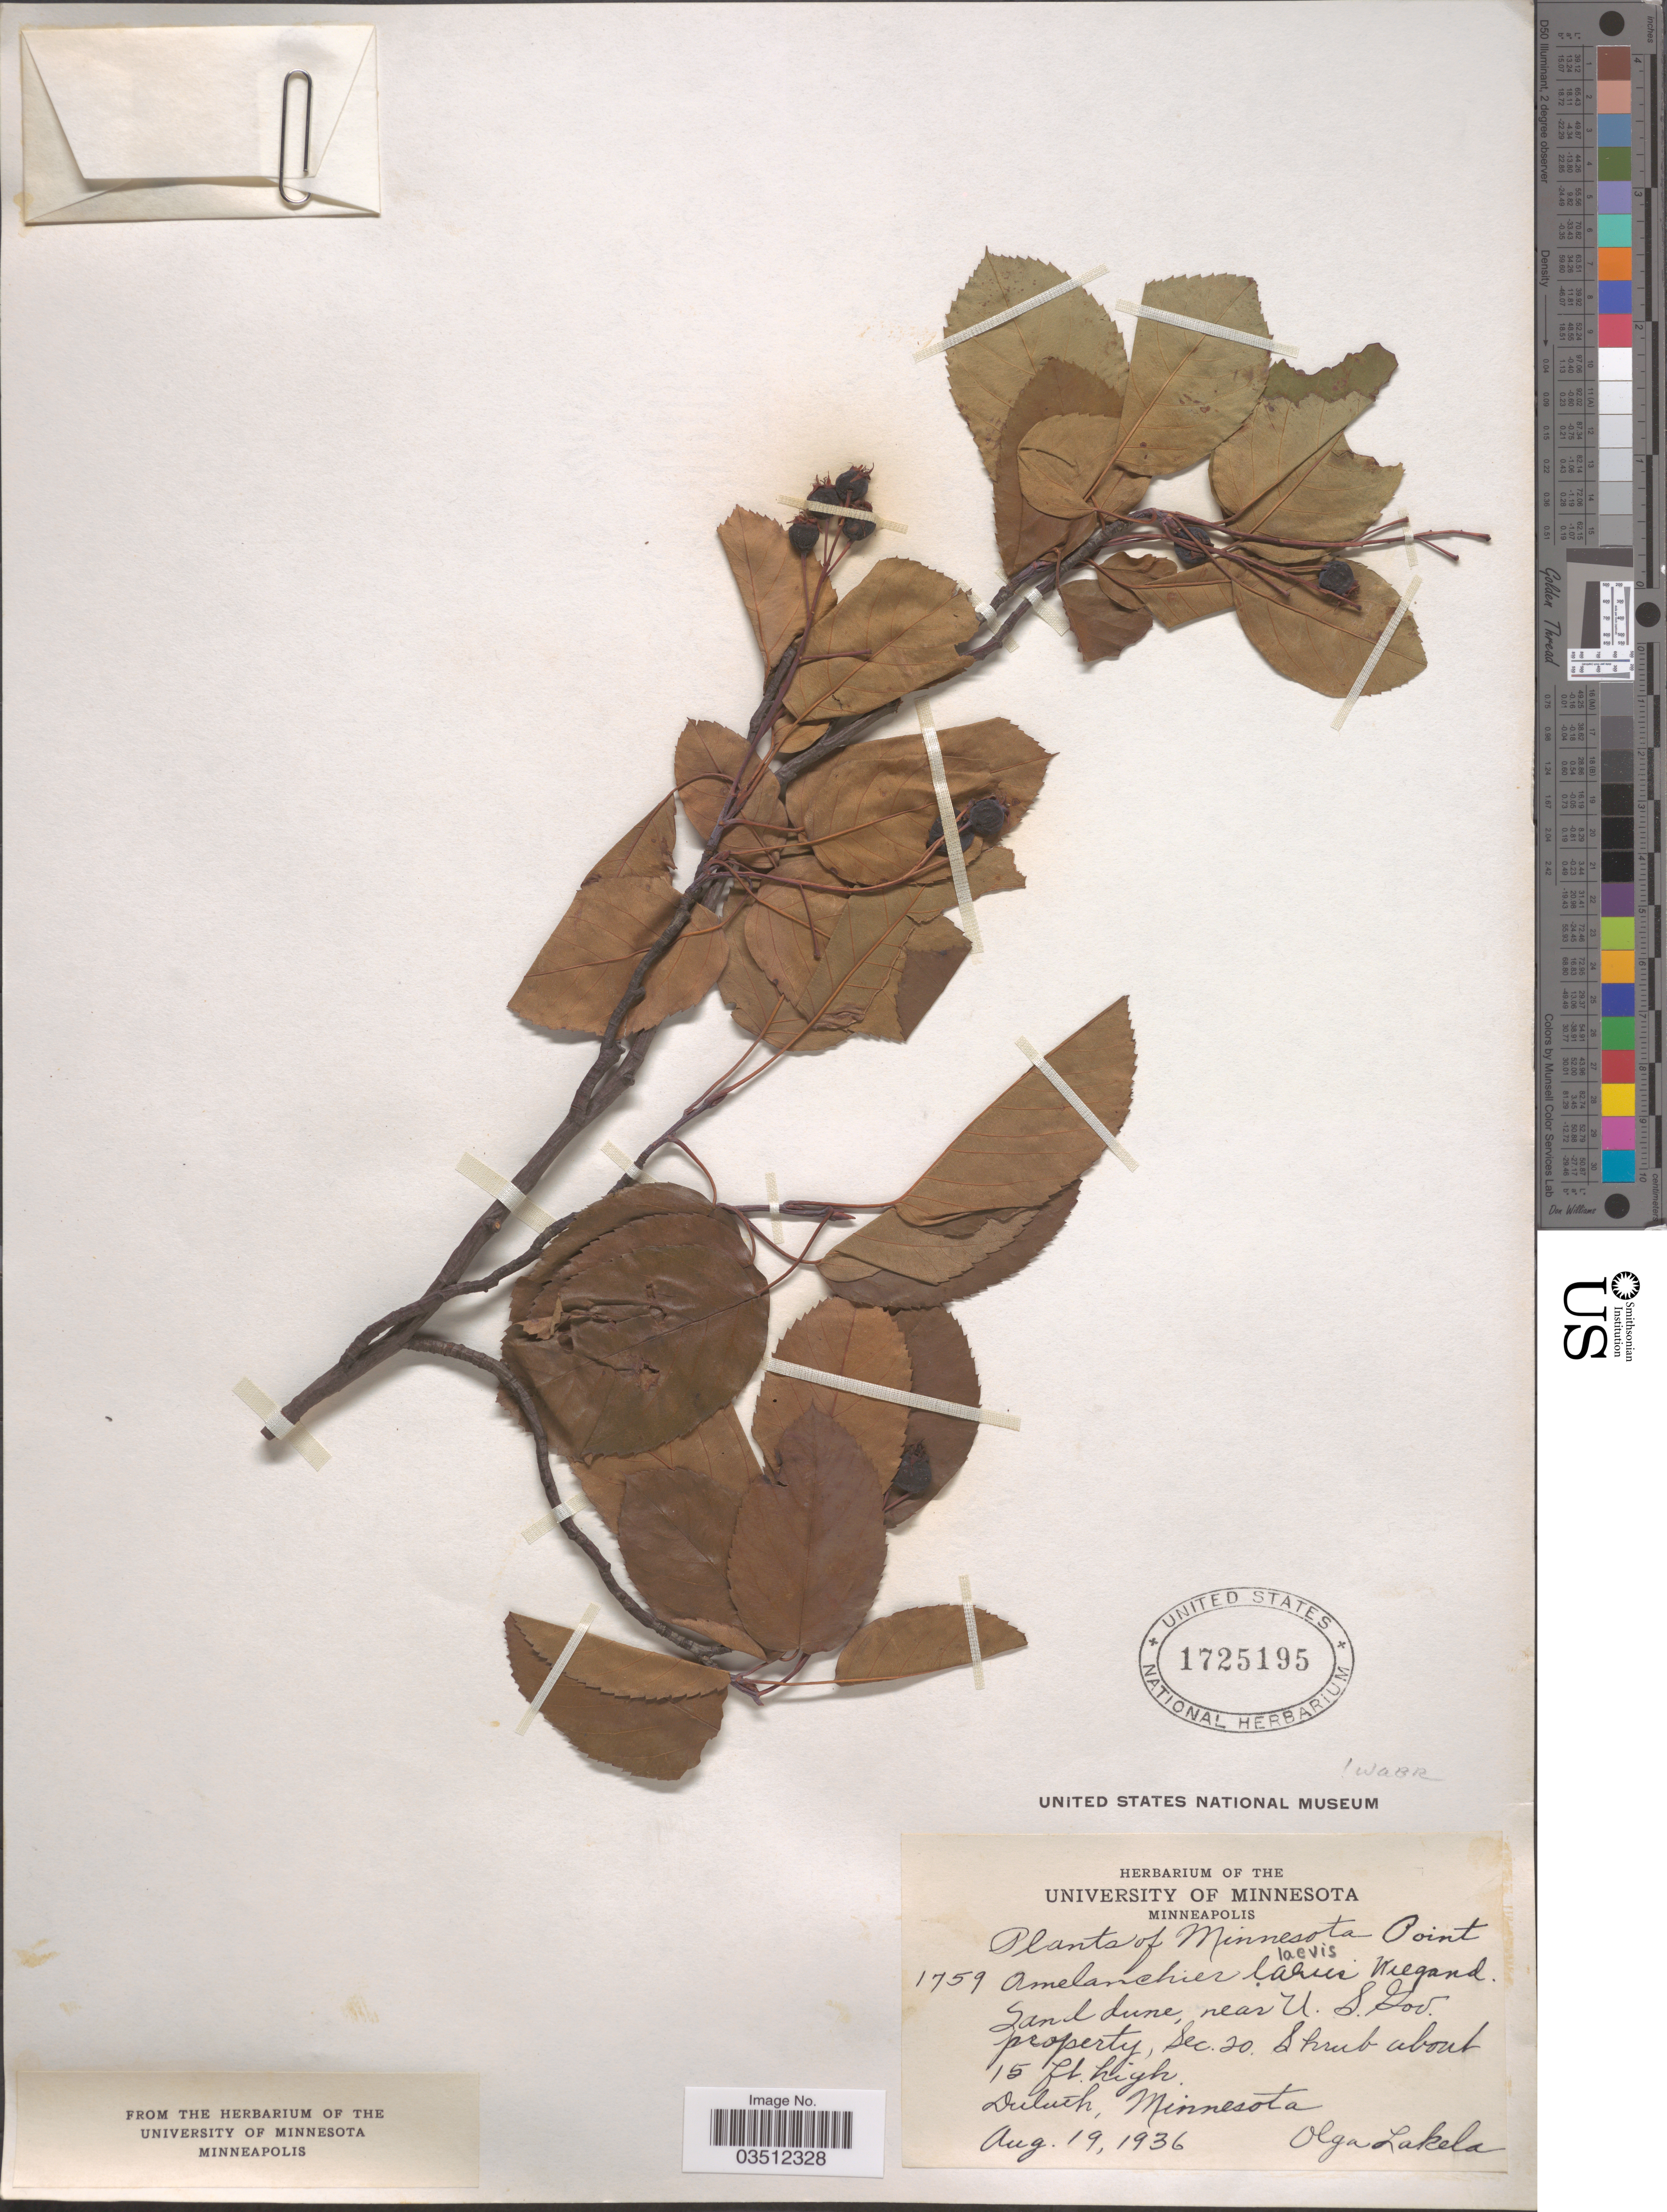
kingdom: Plantae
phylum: Tracheophyta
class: Magnoliopsida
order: Rosales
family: Rosaceae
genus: Amelanchier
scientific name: Amelanchier laevis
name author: Wiegand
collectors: O. K. Lakela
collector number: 1759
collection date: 1936-08-19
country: United States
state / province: Minnesota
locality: Sand dune, near U.S. Gov. property, Sec. 20. Duluth.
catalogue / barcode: US 1725195